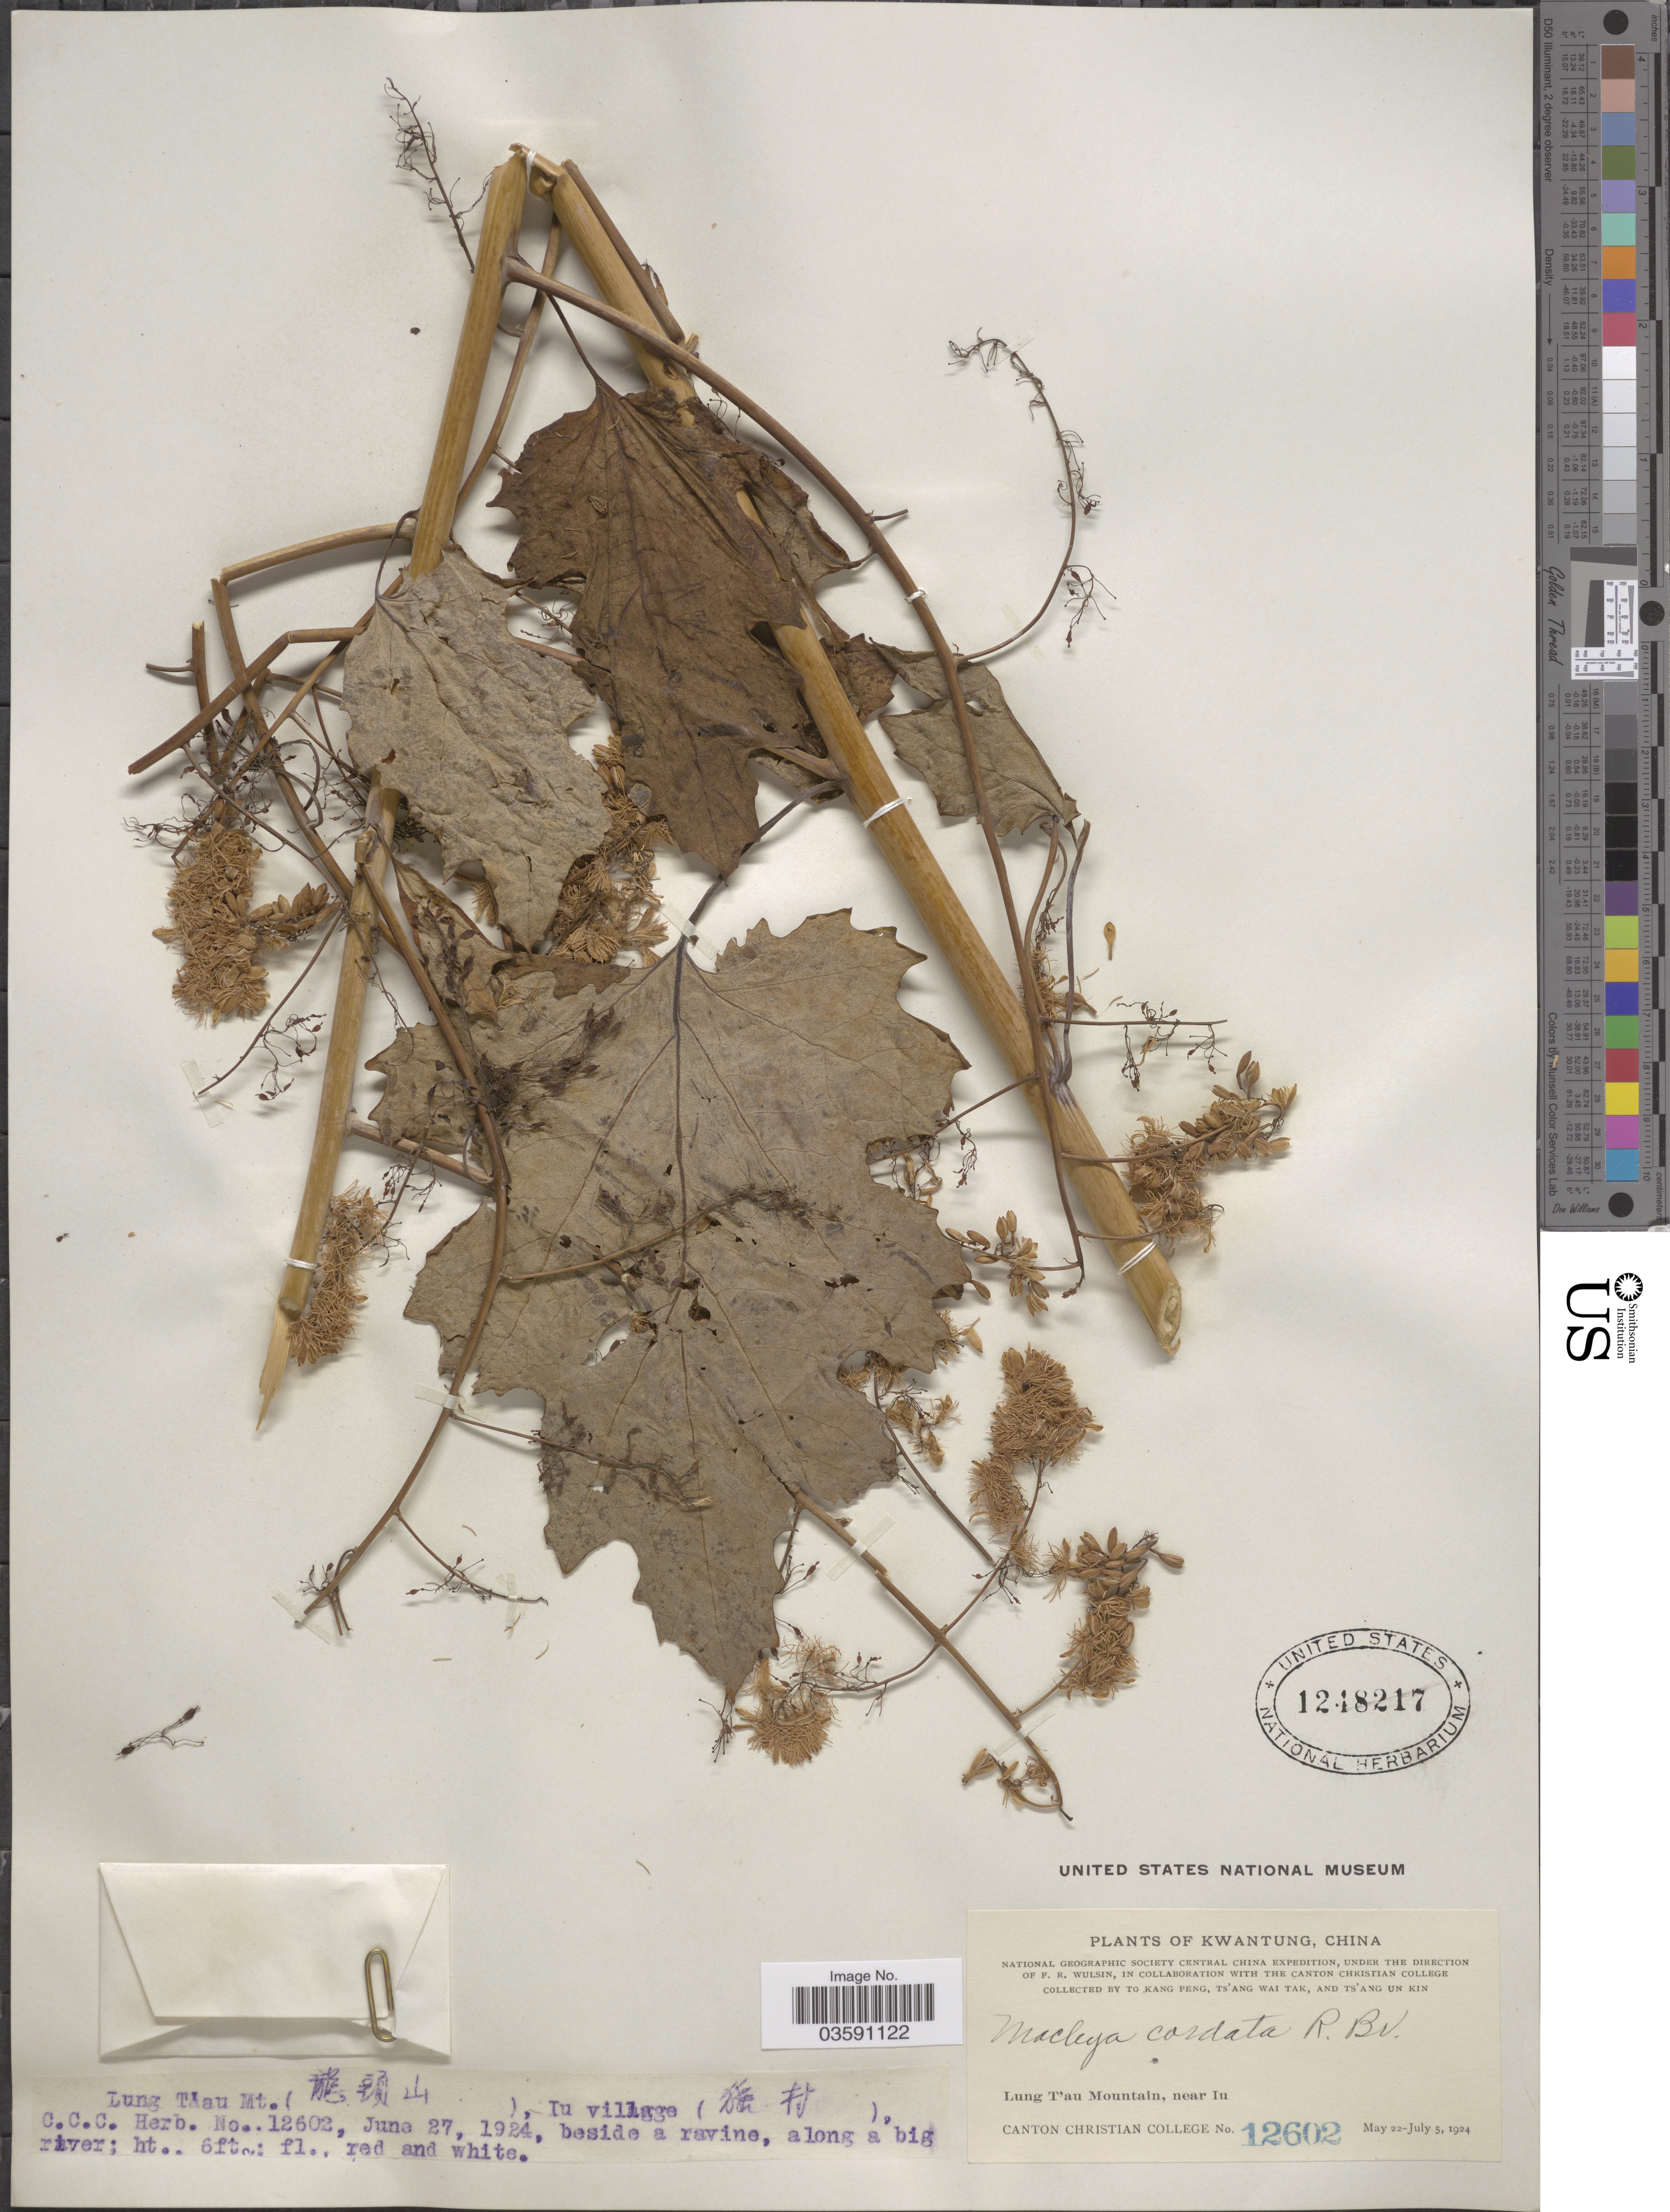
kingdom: Plantae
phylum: Tracheophyta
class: Magnoliopsida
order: Ranunculales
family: Papaveraceae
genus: Macleaya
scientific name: Macleaya cordata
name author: (Willd.) R. Br.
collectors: K. Peng, W. T. Tsang & Ts' Ang Un Kin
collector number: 12602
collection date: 1924-06-27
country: China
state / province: Guangdong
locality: Kwangtung. Lung T'au Mt. X, Iu village X.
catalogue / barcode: US 1248217